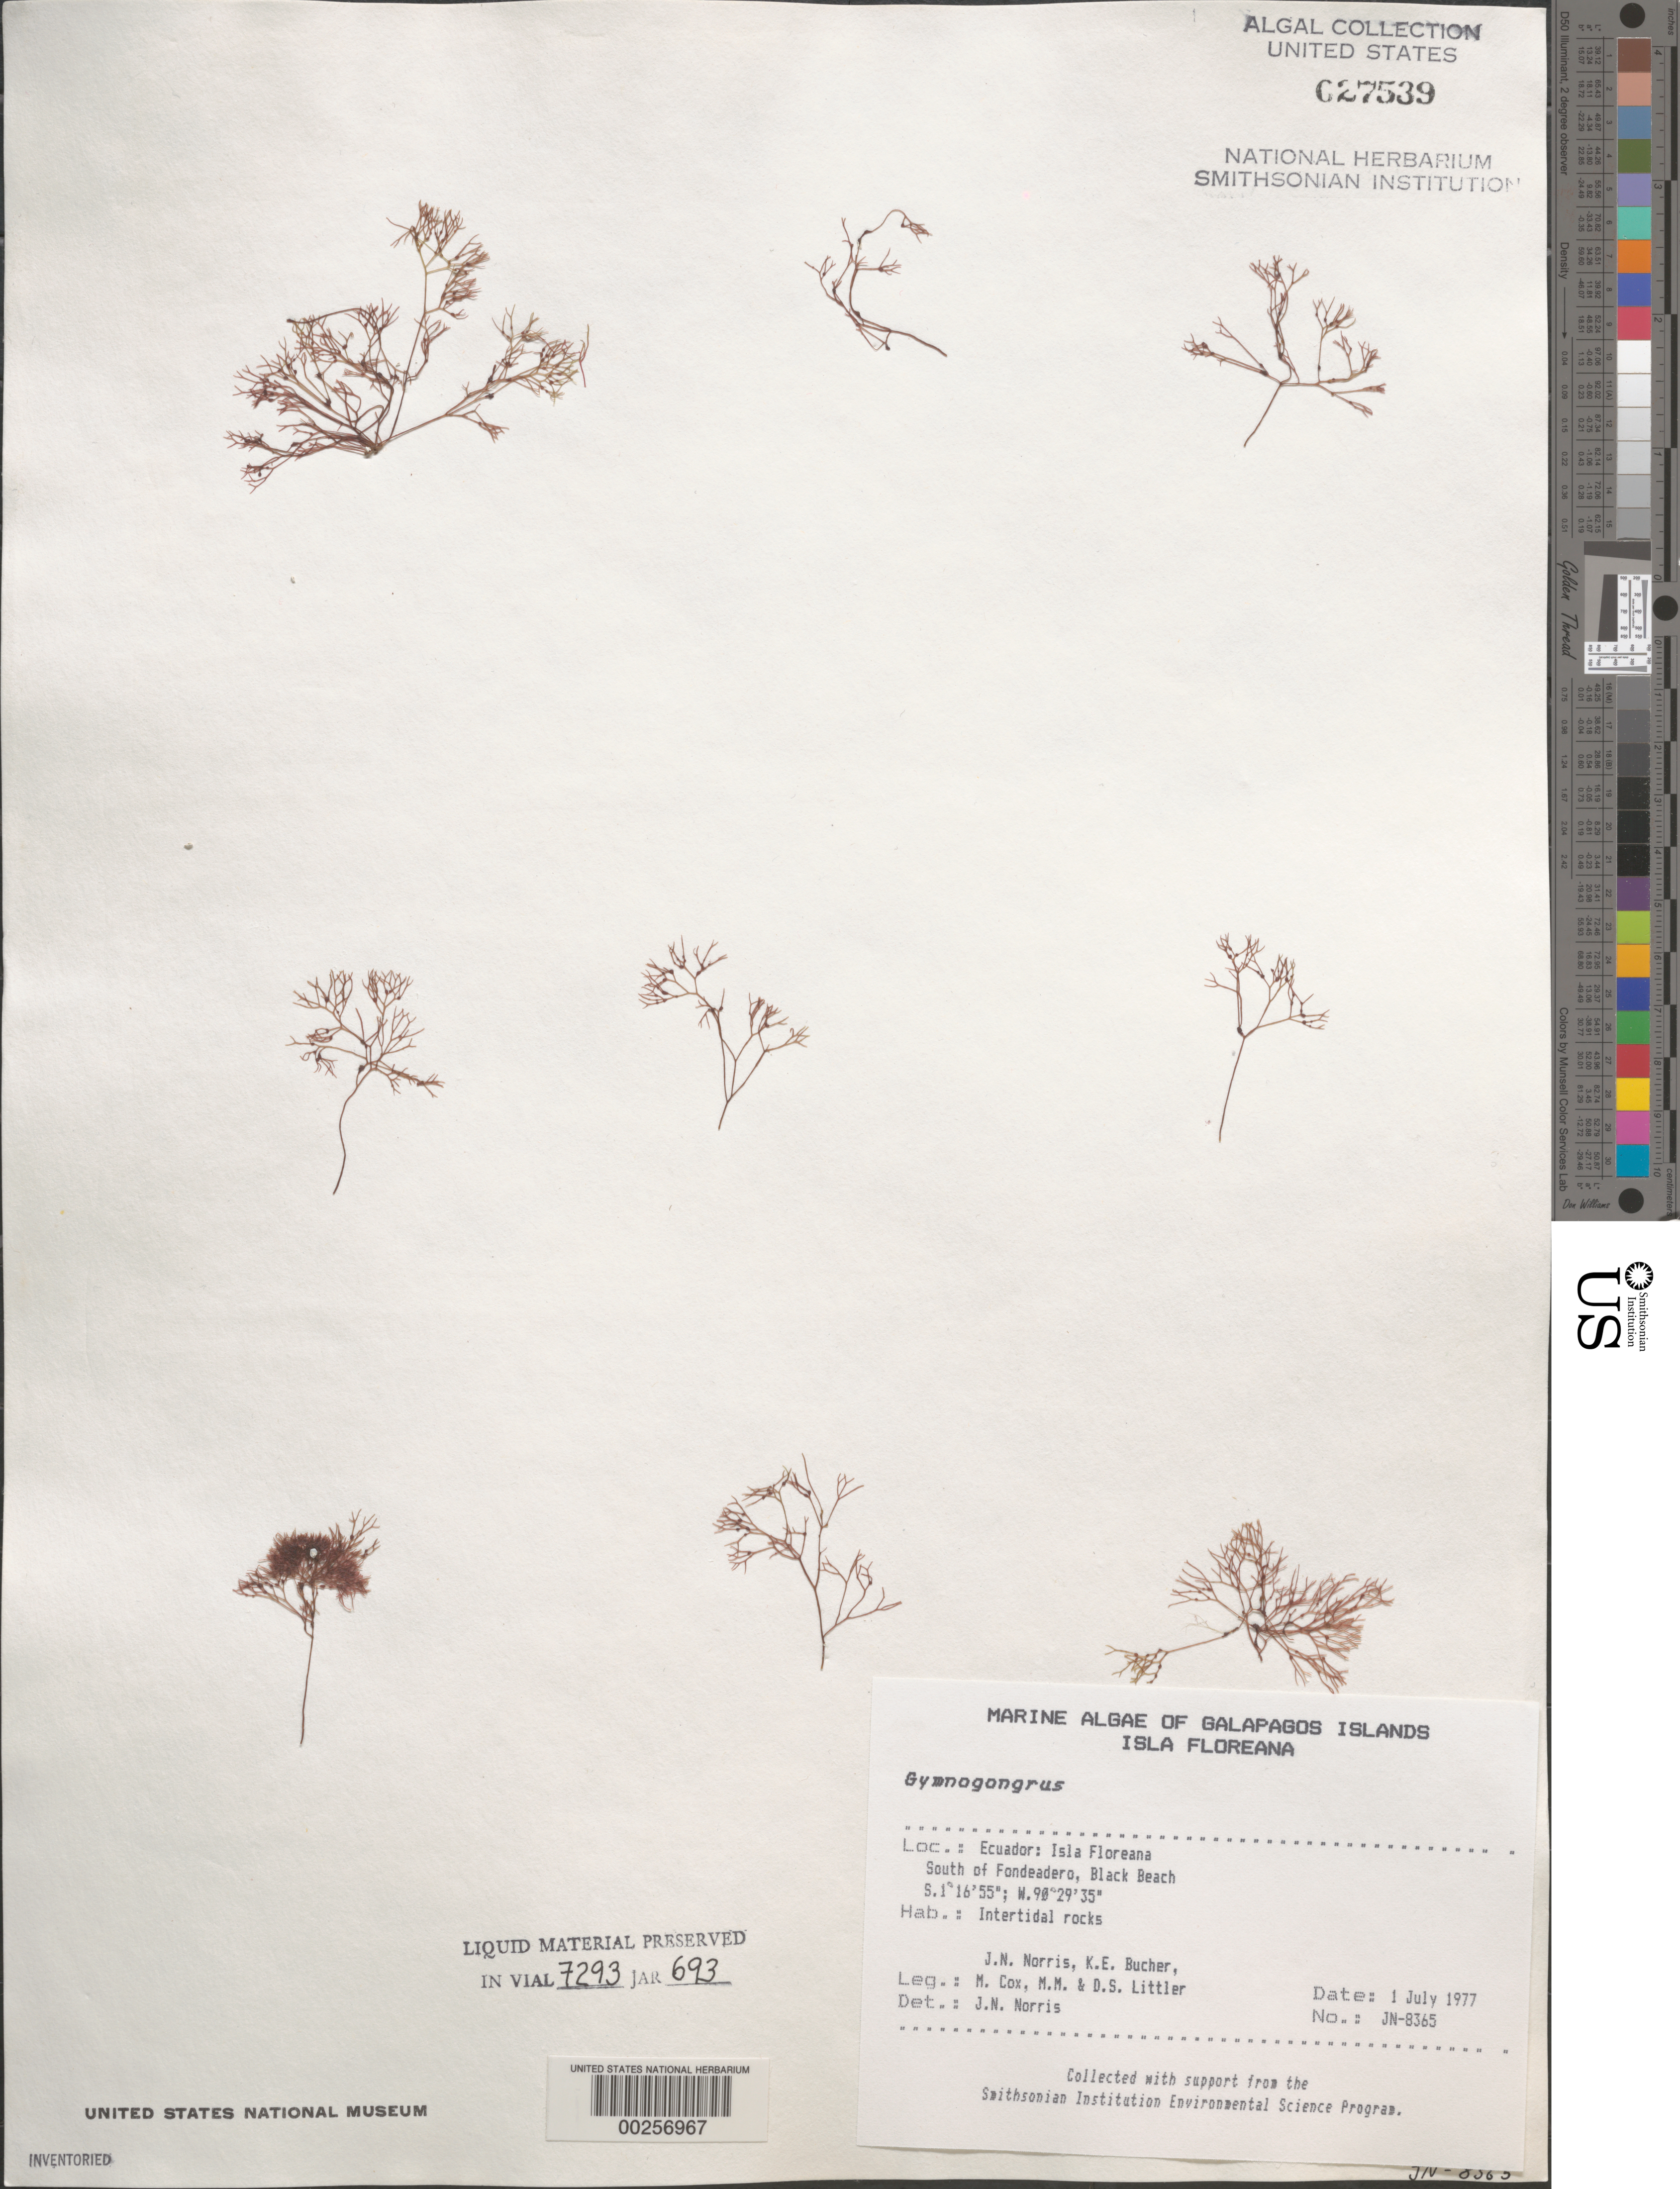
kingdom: Plantae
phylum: Rhodophyta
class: Florideophyceae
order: Gigartinales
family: Phyllophoraceae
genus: Gymnogongrus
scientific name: Gymnogongrus sp.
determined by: Norris, James N.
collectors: J. N. Norris, K. E. Bucher, M. Cox, M. M. Littler & D. S. Littler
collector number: JN-8365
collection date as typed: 01 Jul 1977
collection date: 1977-07-01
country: Ecuador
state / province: Colón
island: Floreana [Charles, Santa Maria]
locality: Black Beach south of Fondeadero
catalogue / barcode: US 27539